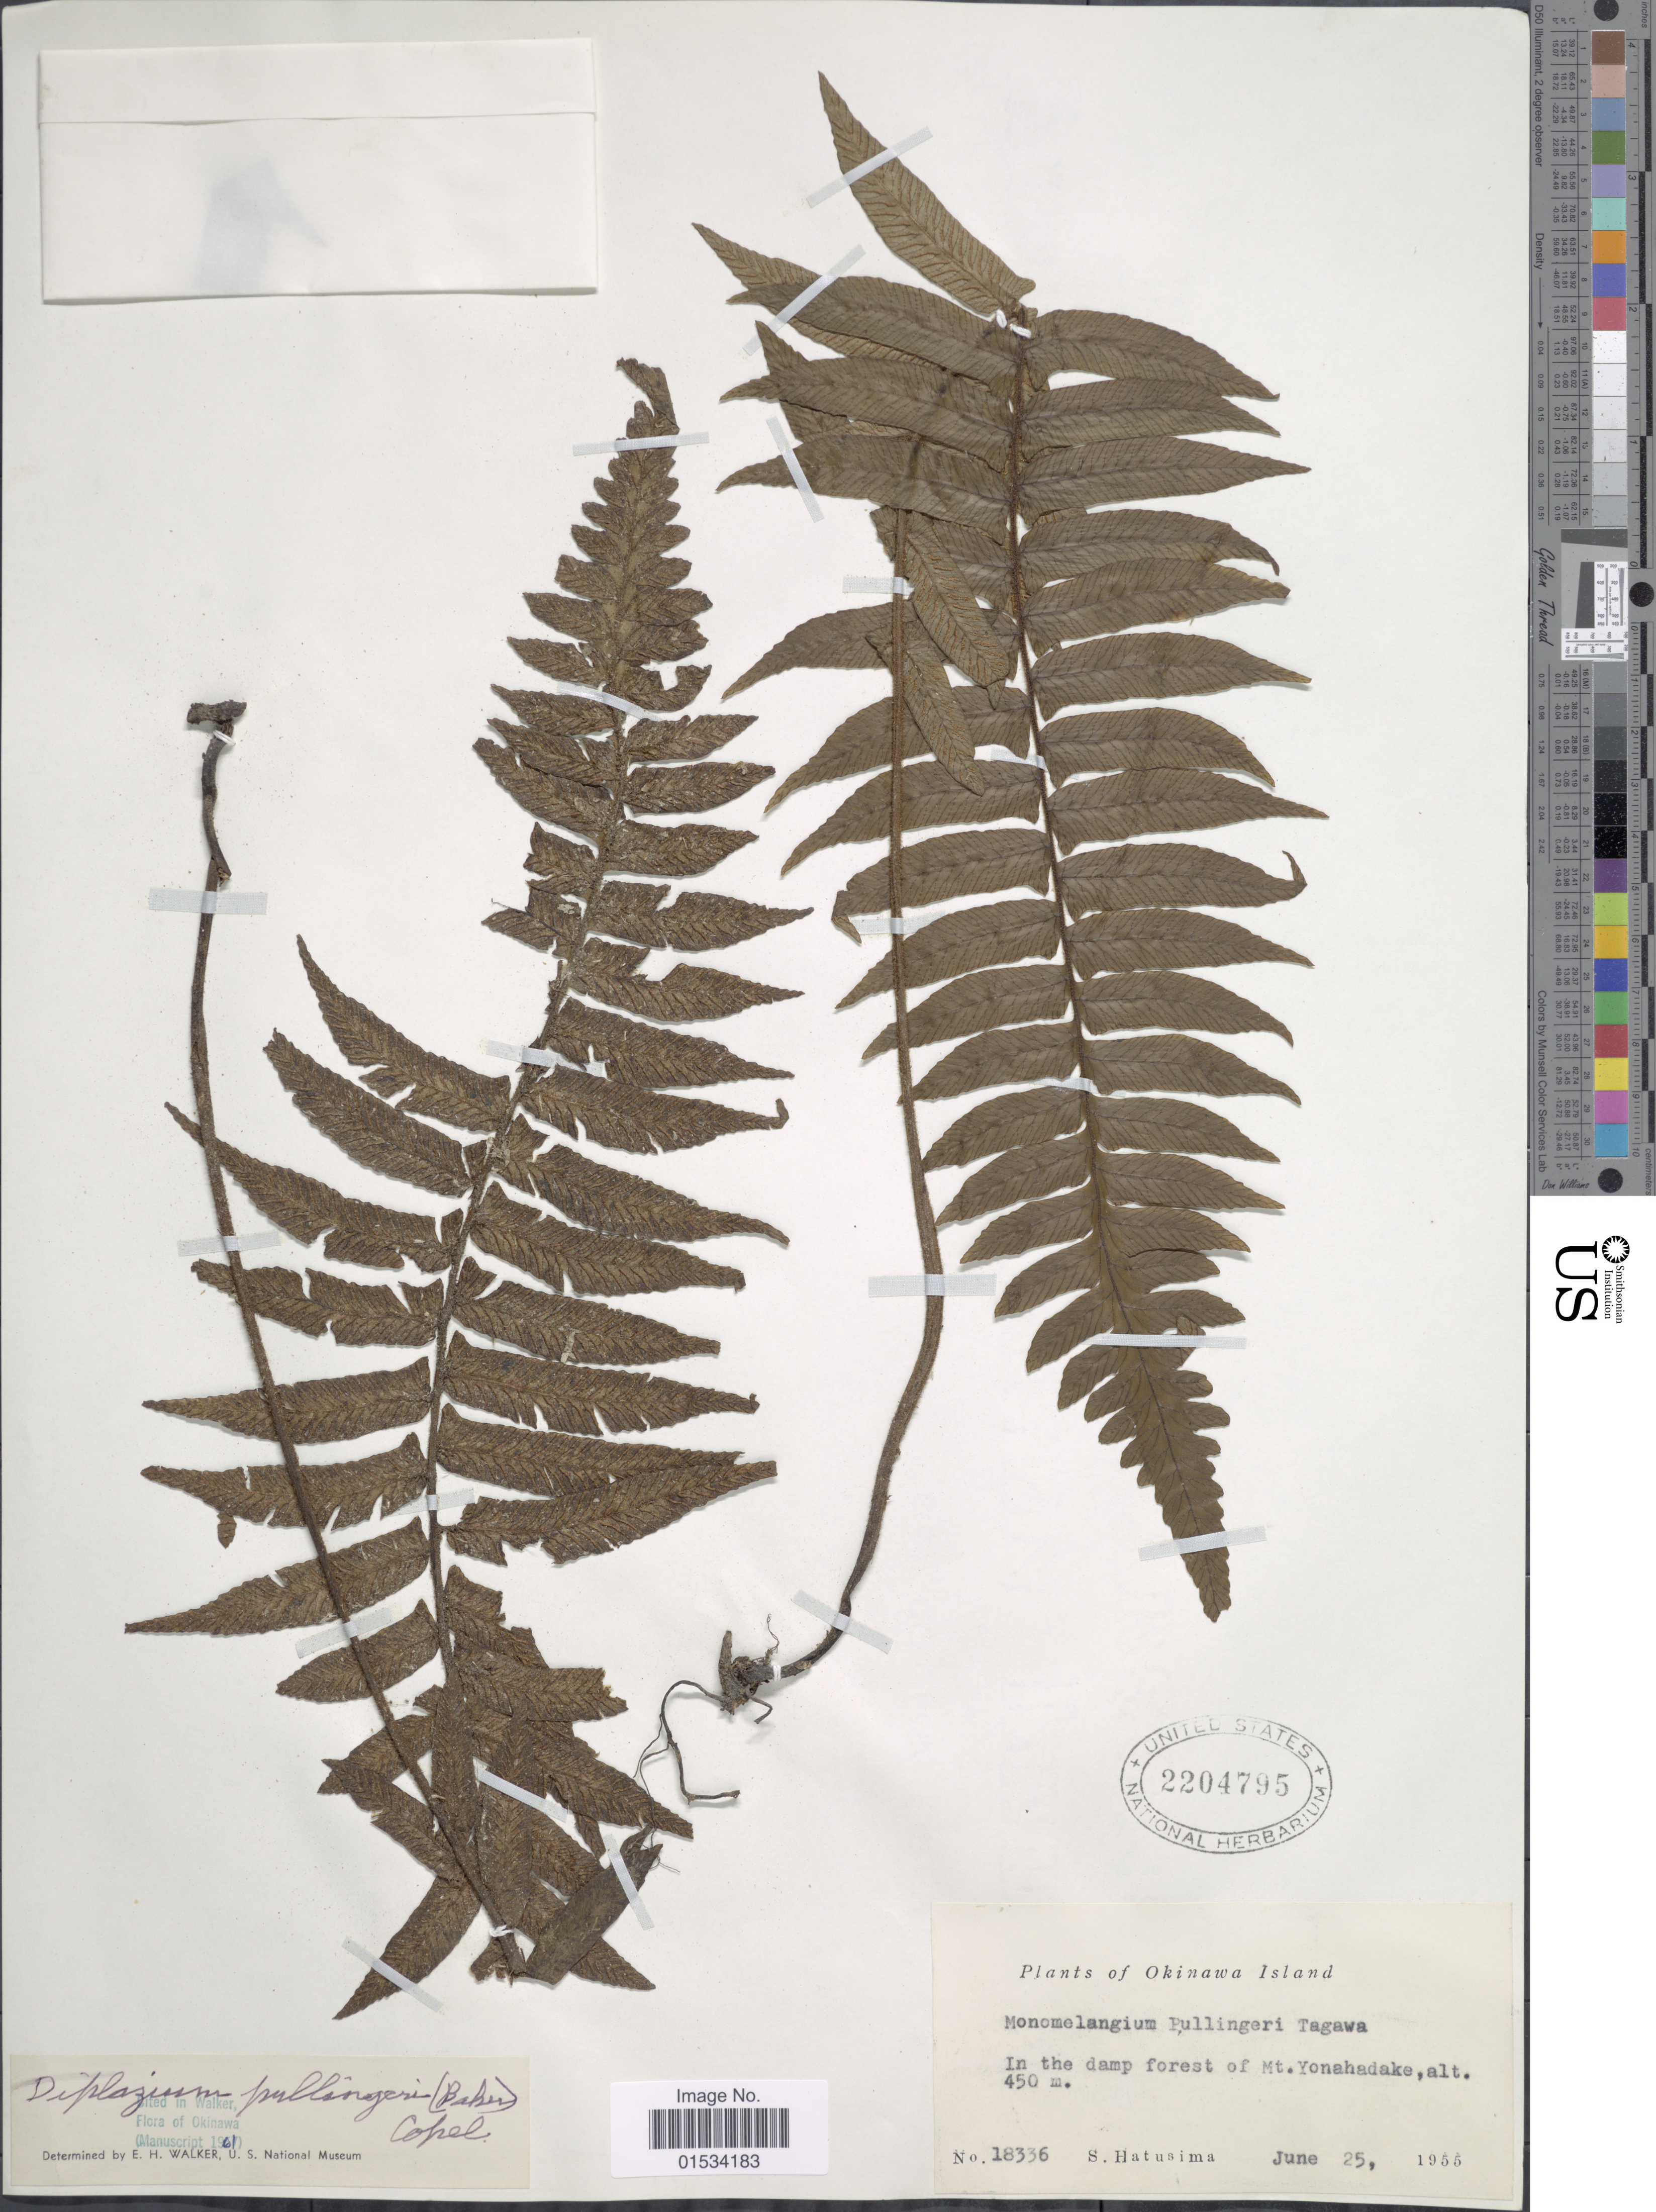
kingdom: Plantae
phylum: Tracheophyta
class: Polypodiopsida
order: Polypodiales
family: Athyriaceae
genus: Diplazium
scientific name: Diplazium pullingeri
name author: (Baker) J. Sm.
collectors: S. Hatusima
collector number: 18336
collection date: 1955-06-25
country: Japan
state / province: Okinawa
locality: In deep forest of Mt. Yonahadake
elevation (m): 450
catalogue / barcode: US 2204795